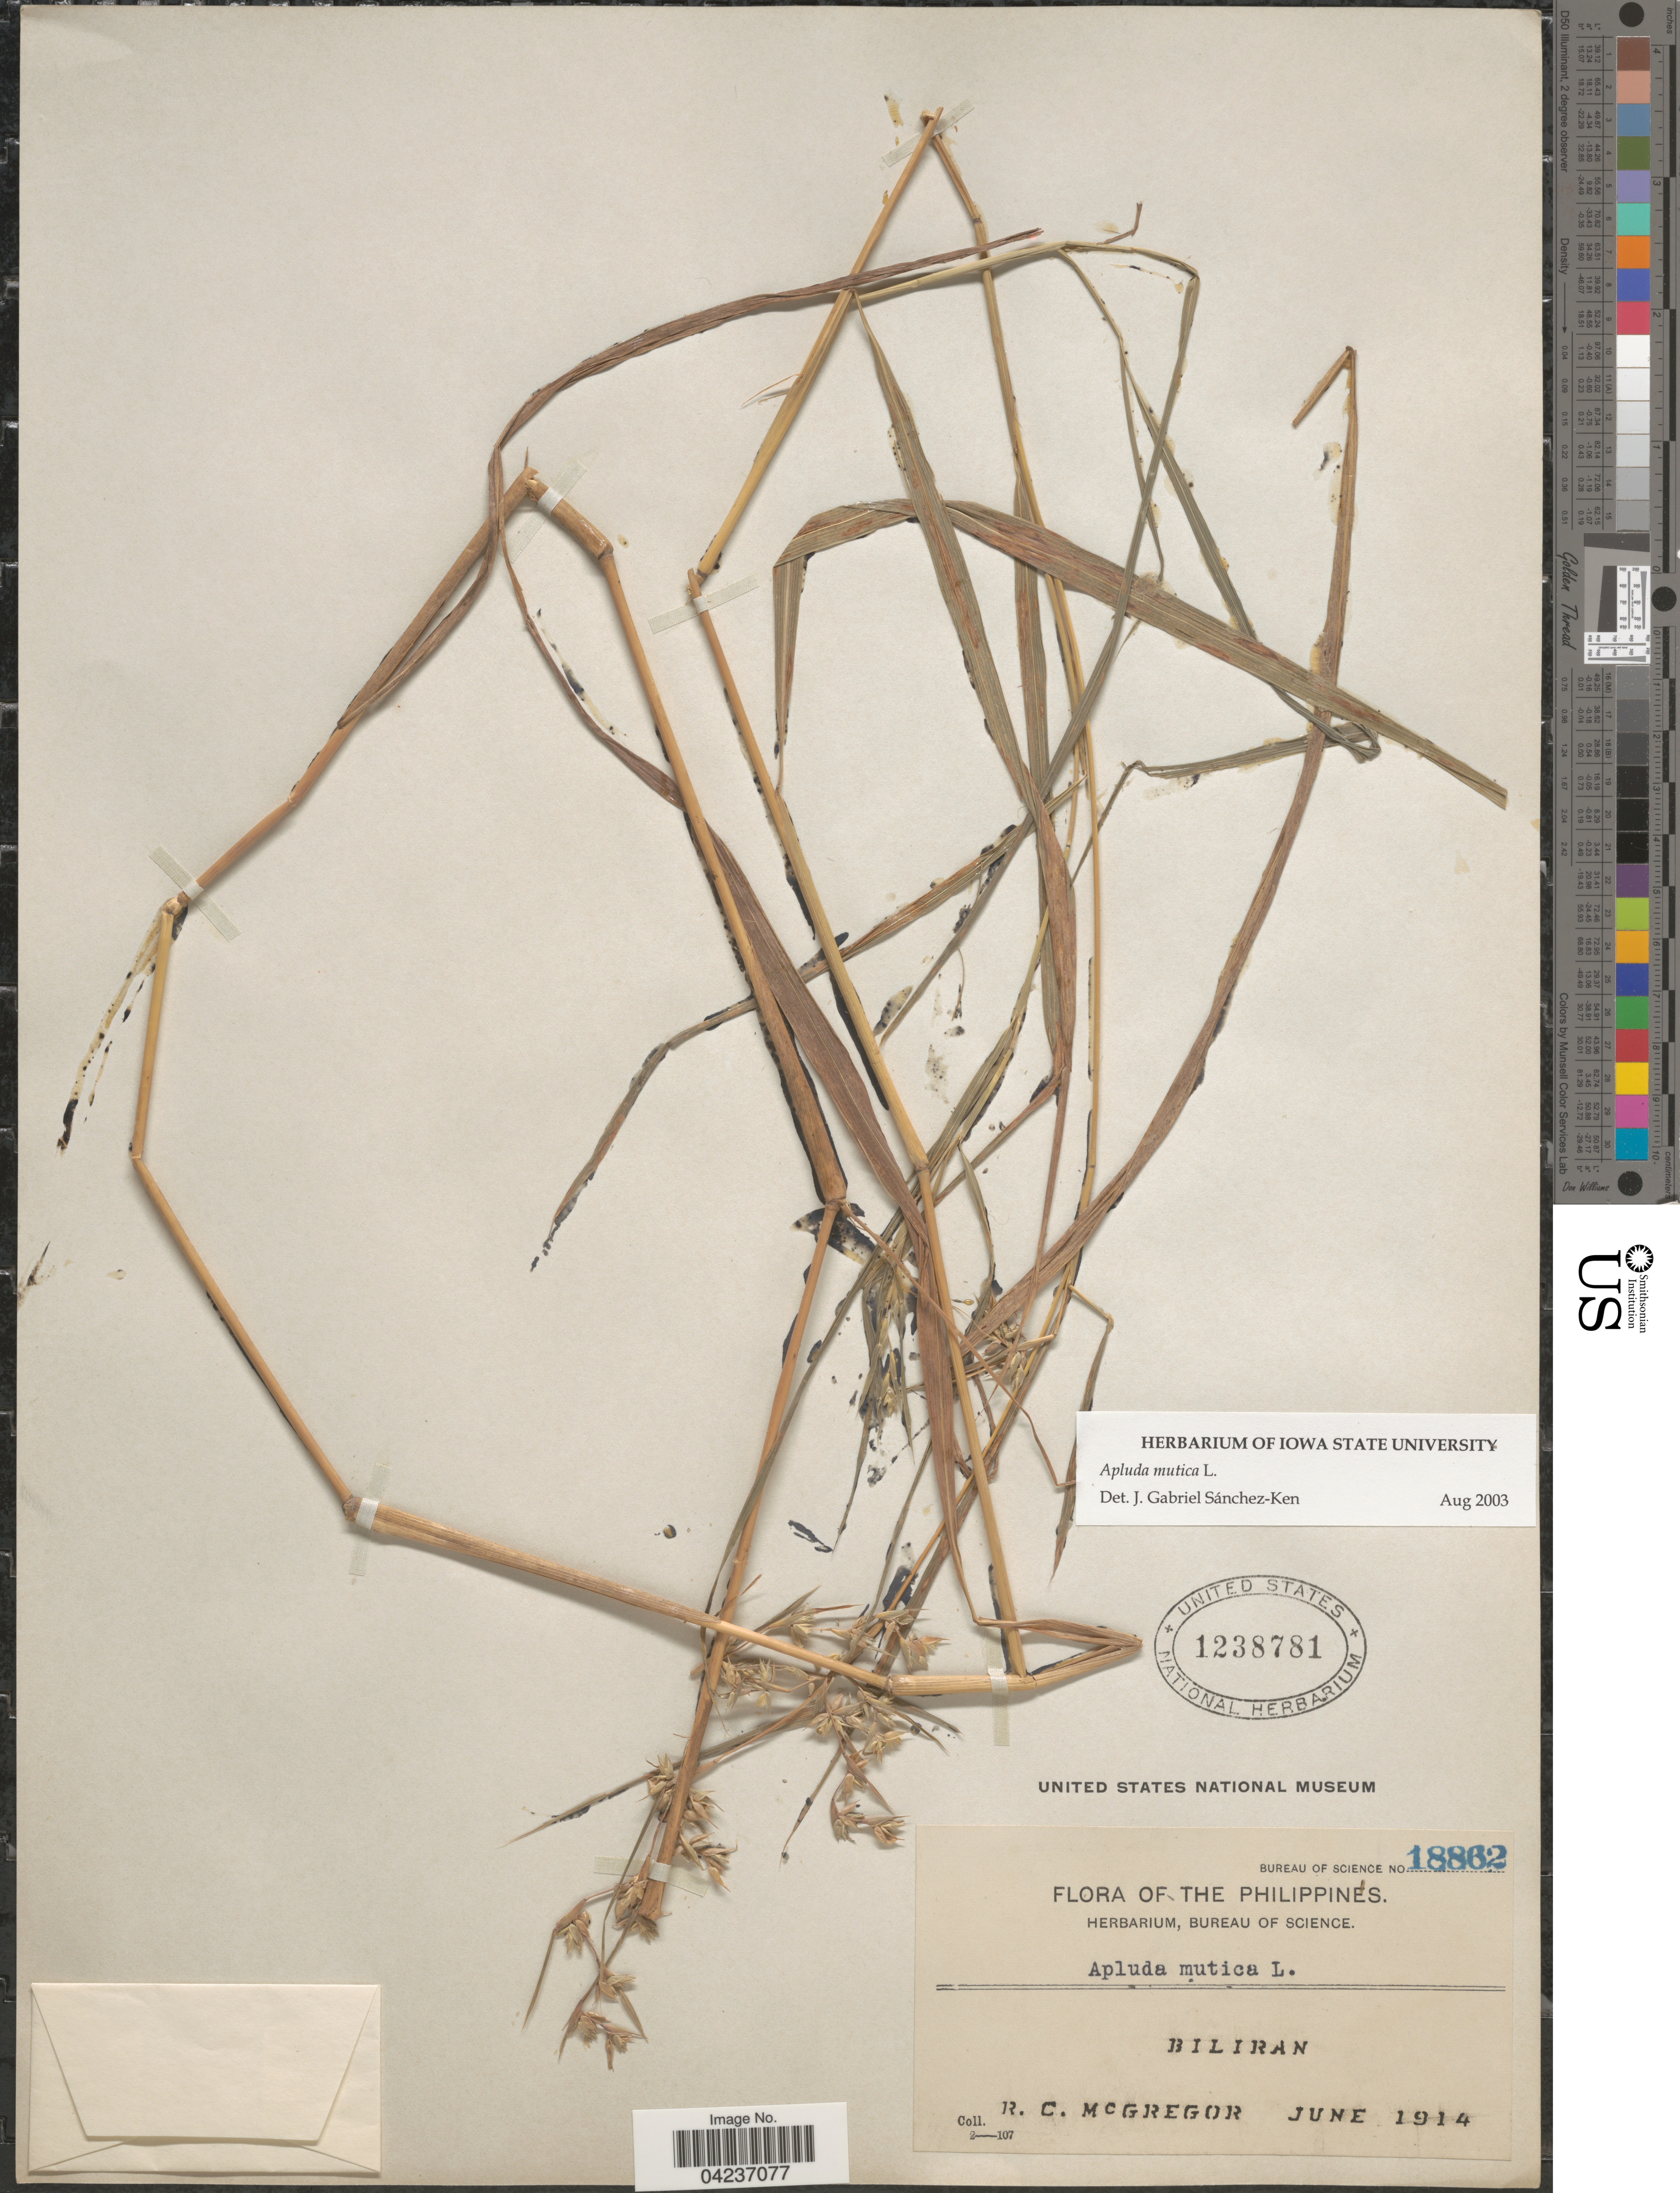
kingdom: Plantae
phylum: Tracheophyta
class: Liliopsida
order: Poales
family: Poaceae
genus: Apluda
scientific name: Apluda mutica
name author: L.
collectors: R. C. McGregor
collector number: Bureau of Science 18862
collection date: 1914-06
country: Philippines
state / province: Eastern Visayas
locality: Biliran.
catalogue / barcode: US 1238781